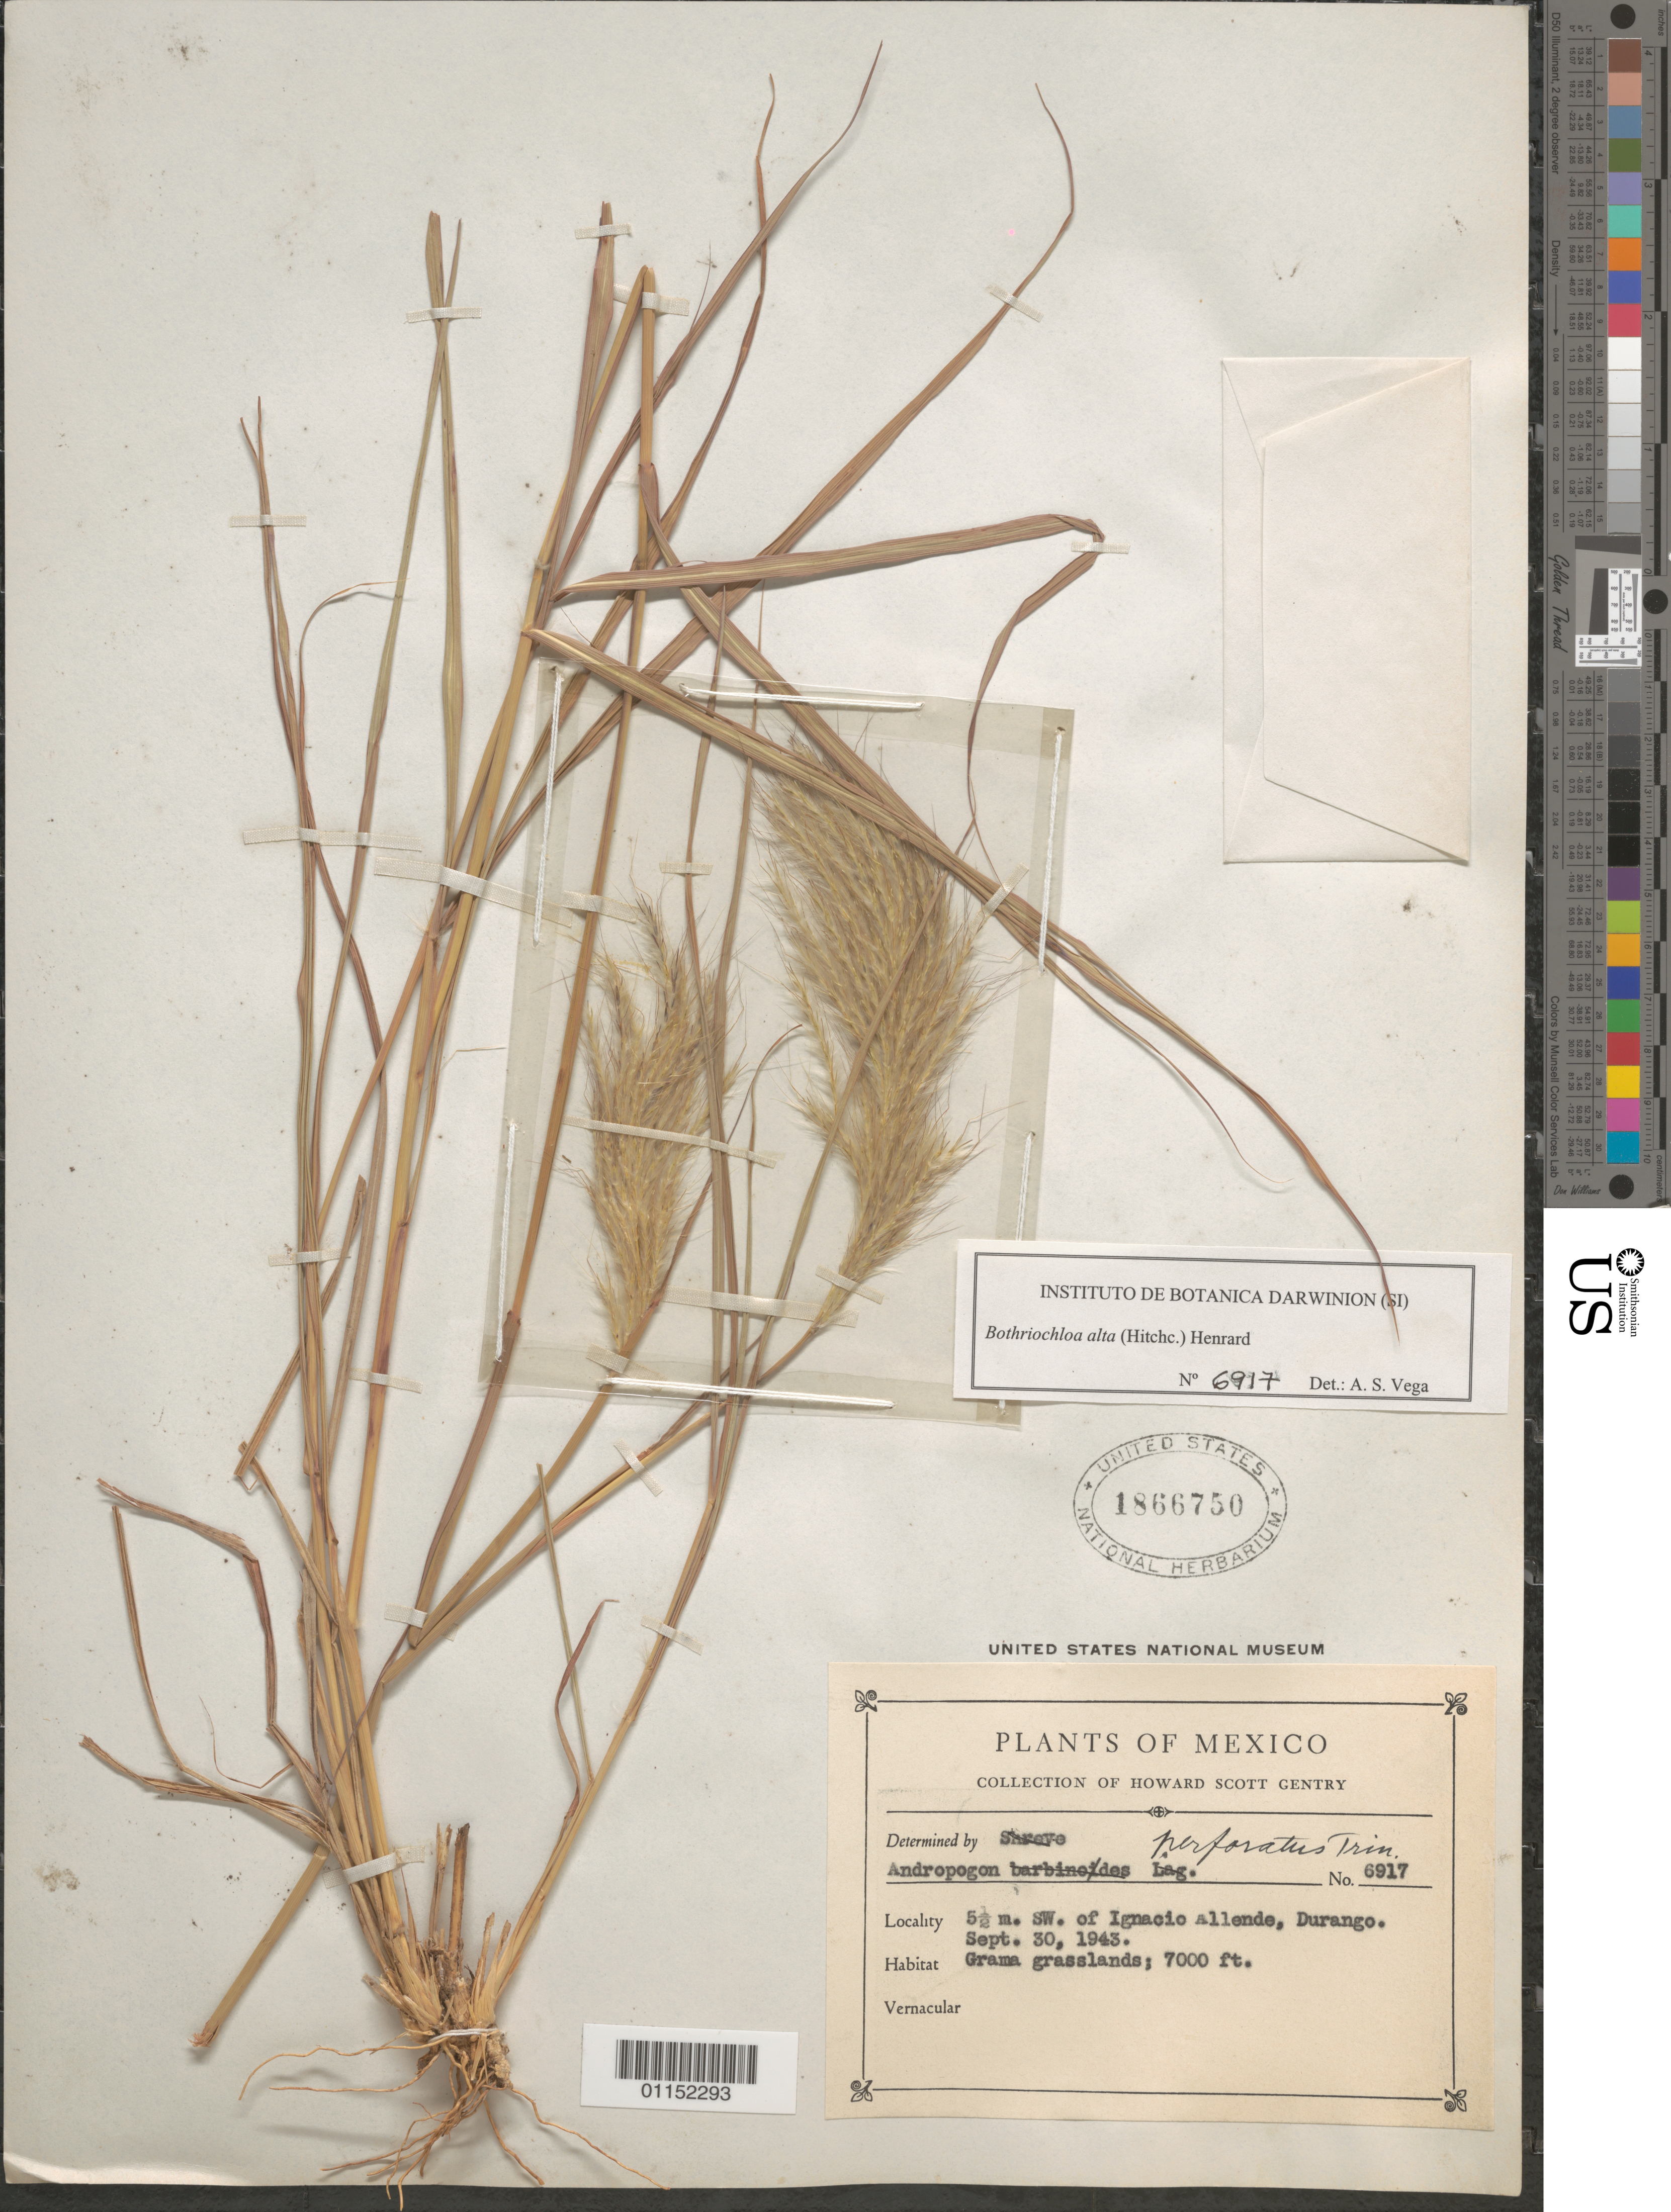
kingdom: Plantae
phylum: Tracheophyta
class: Liliopsida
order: Poales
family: Poaceae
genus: Bothriochloa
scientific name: Bothriochloa alta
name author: (Hitchc.) Henr.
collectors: H. S. Gentry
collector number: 6917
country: Mexico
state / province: Durango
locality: SW of Ignacio Allende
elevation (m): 2134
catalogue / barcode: US 1866750